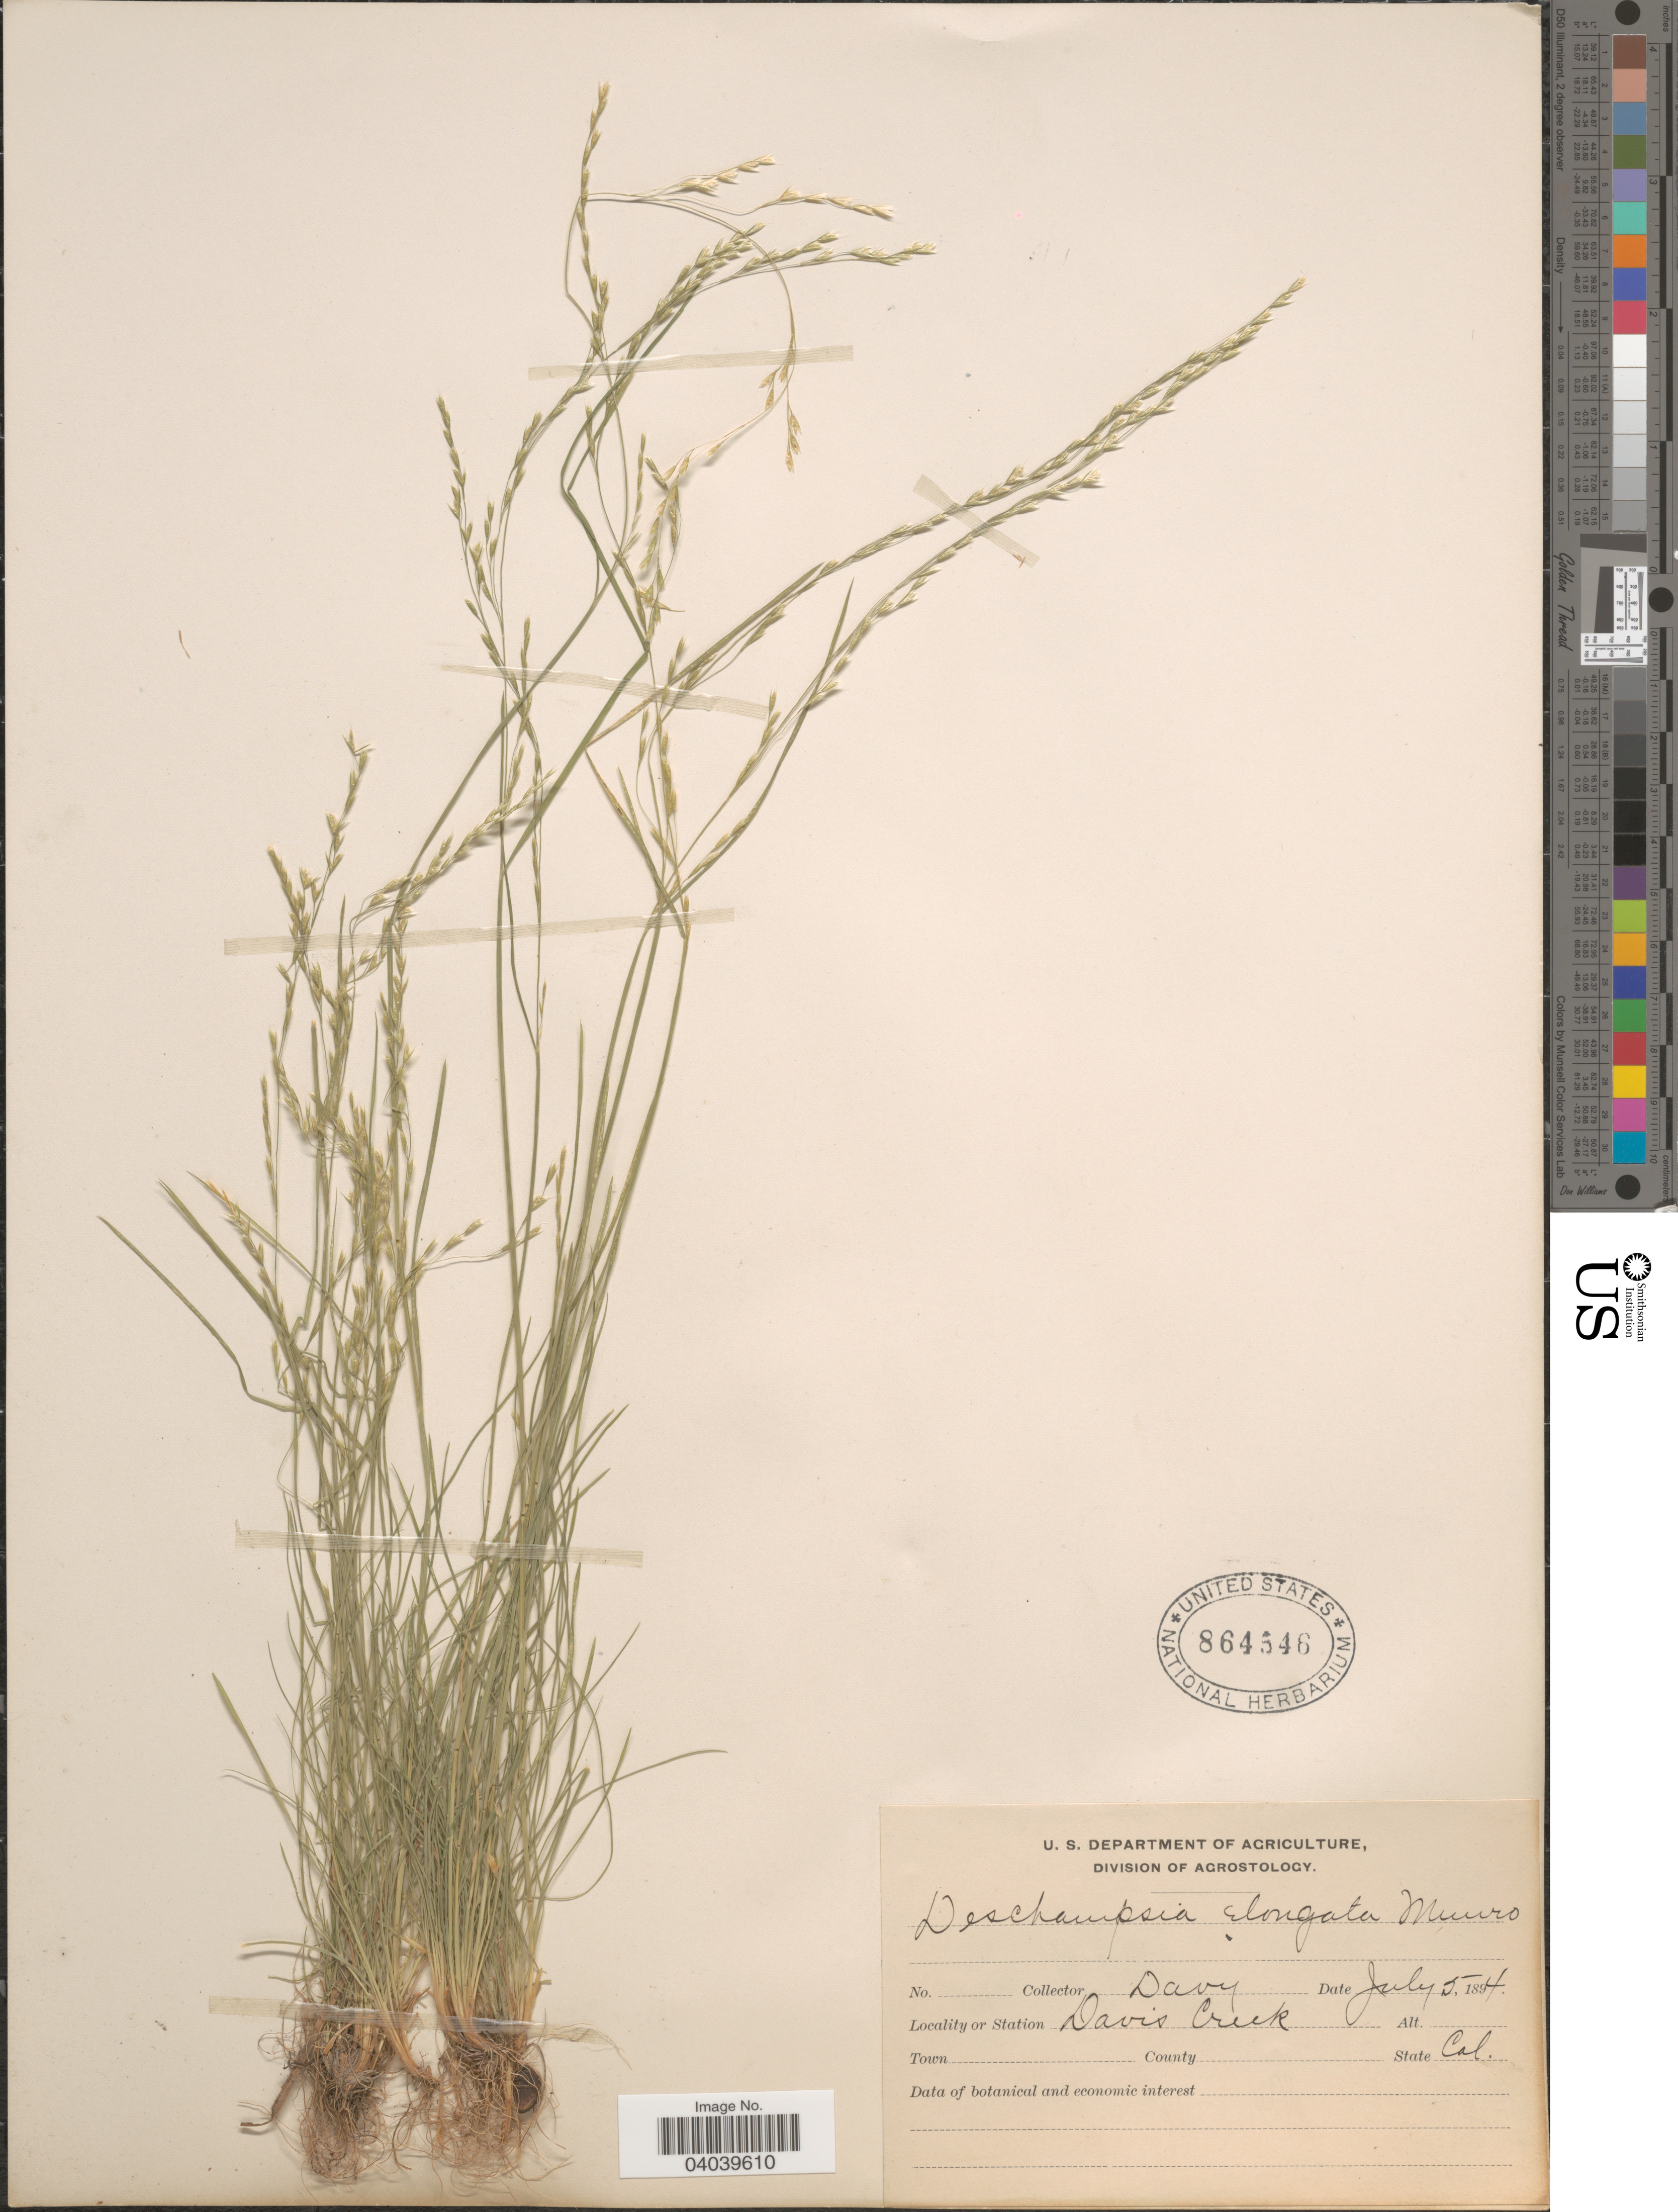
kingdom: Plantae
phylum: Tracheophyta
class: Liliopsida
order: Poales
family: Poaceae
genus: Deschampsia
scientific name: Deschampsia elongata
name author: (Hook.) Munro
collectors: Davy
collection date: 1894-07-05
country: United States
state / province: California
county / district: Modoc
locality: Station Davis Creek.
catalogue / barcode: US 864546